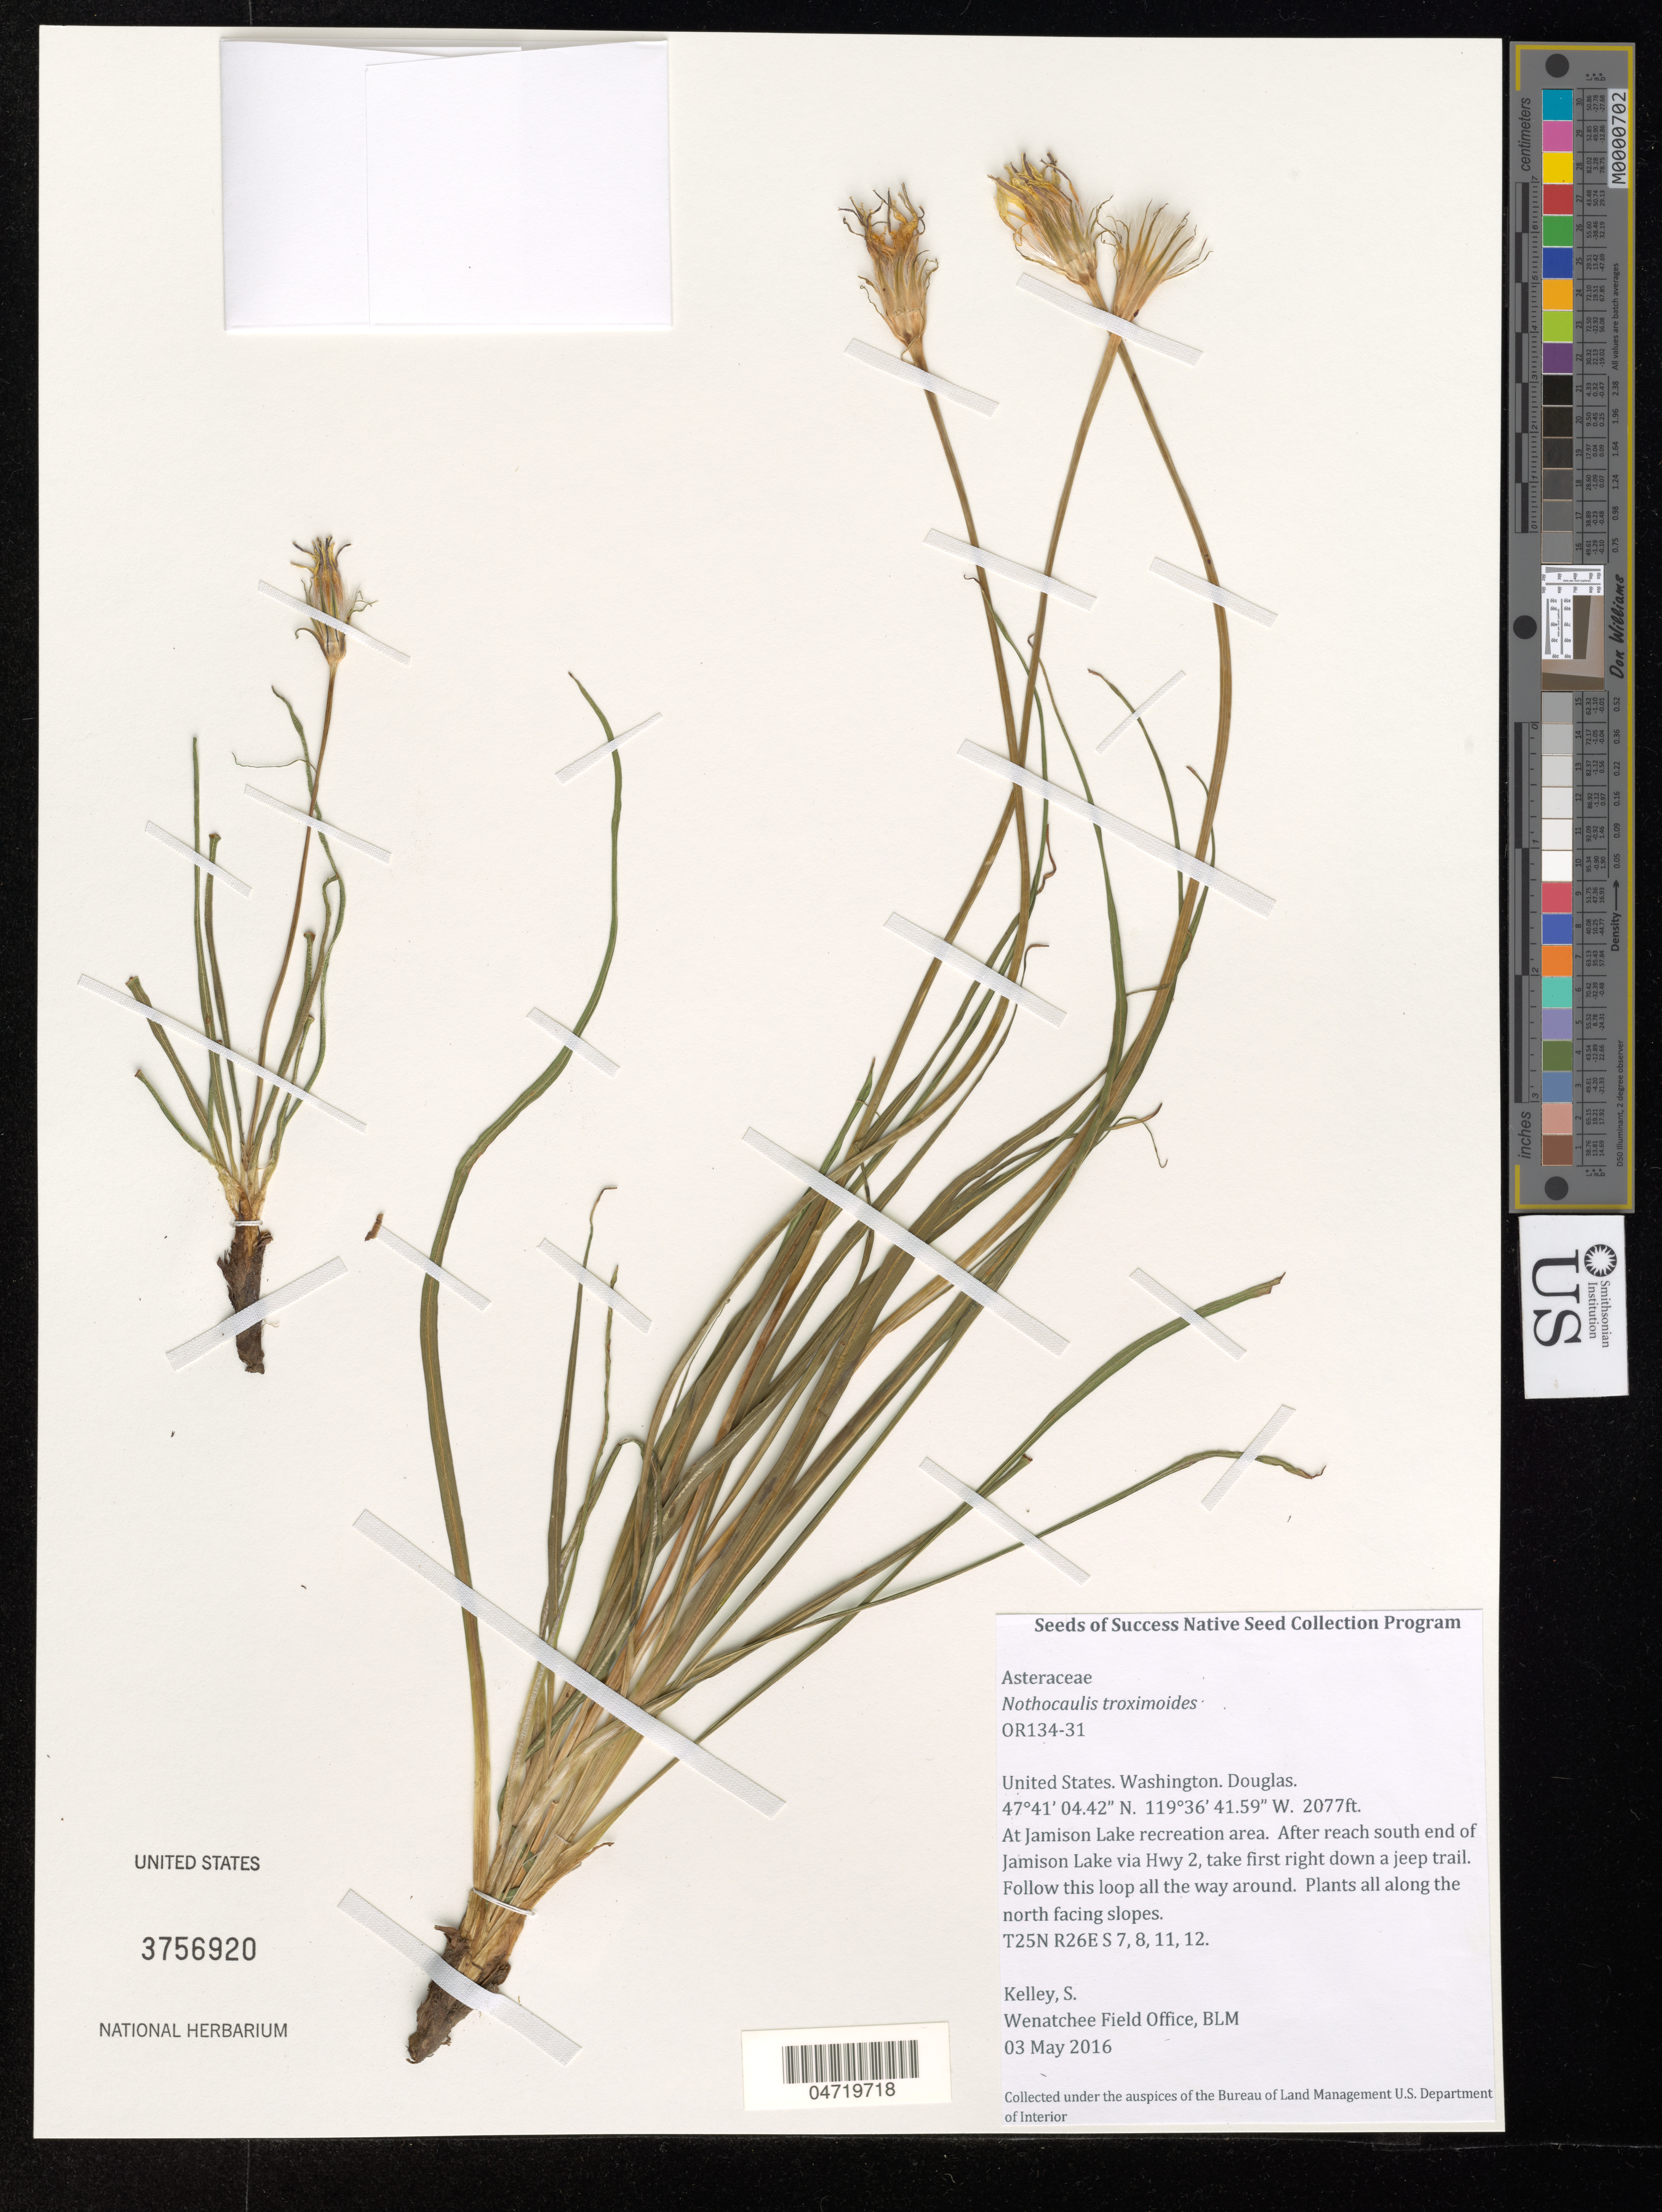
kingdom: Plantae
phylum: Tracheophyta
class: Magnoliopsida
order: Asterales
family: Asteraceae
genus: Nothocalais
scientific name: Nothocalais troximoides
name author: (A. Gray) Greene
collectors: S. Kelley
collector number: OR134-31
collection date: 2016-05-03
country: United States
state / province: Washington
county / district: Douglas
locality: At Jamison Lake recreation area. After readh South end of Jamison Lake via Hwy 2, take first right down a jeep trail.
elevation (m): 633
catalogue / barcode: US 3456920